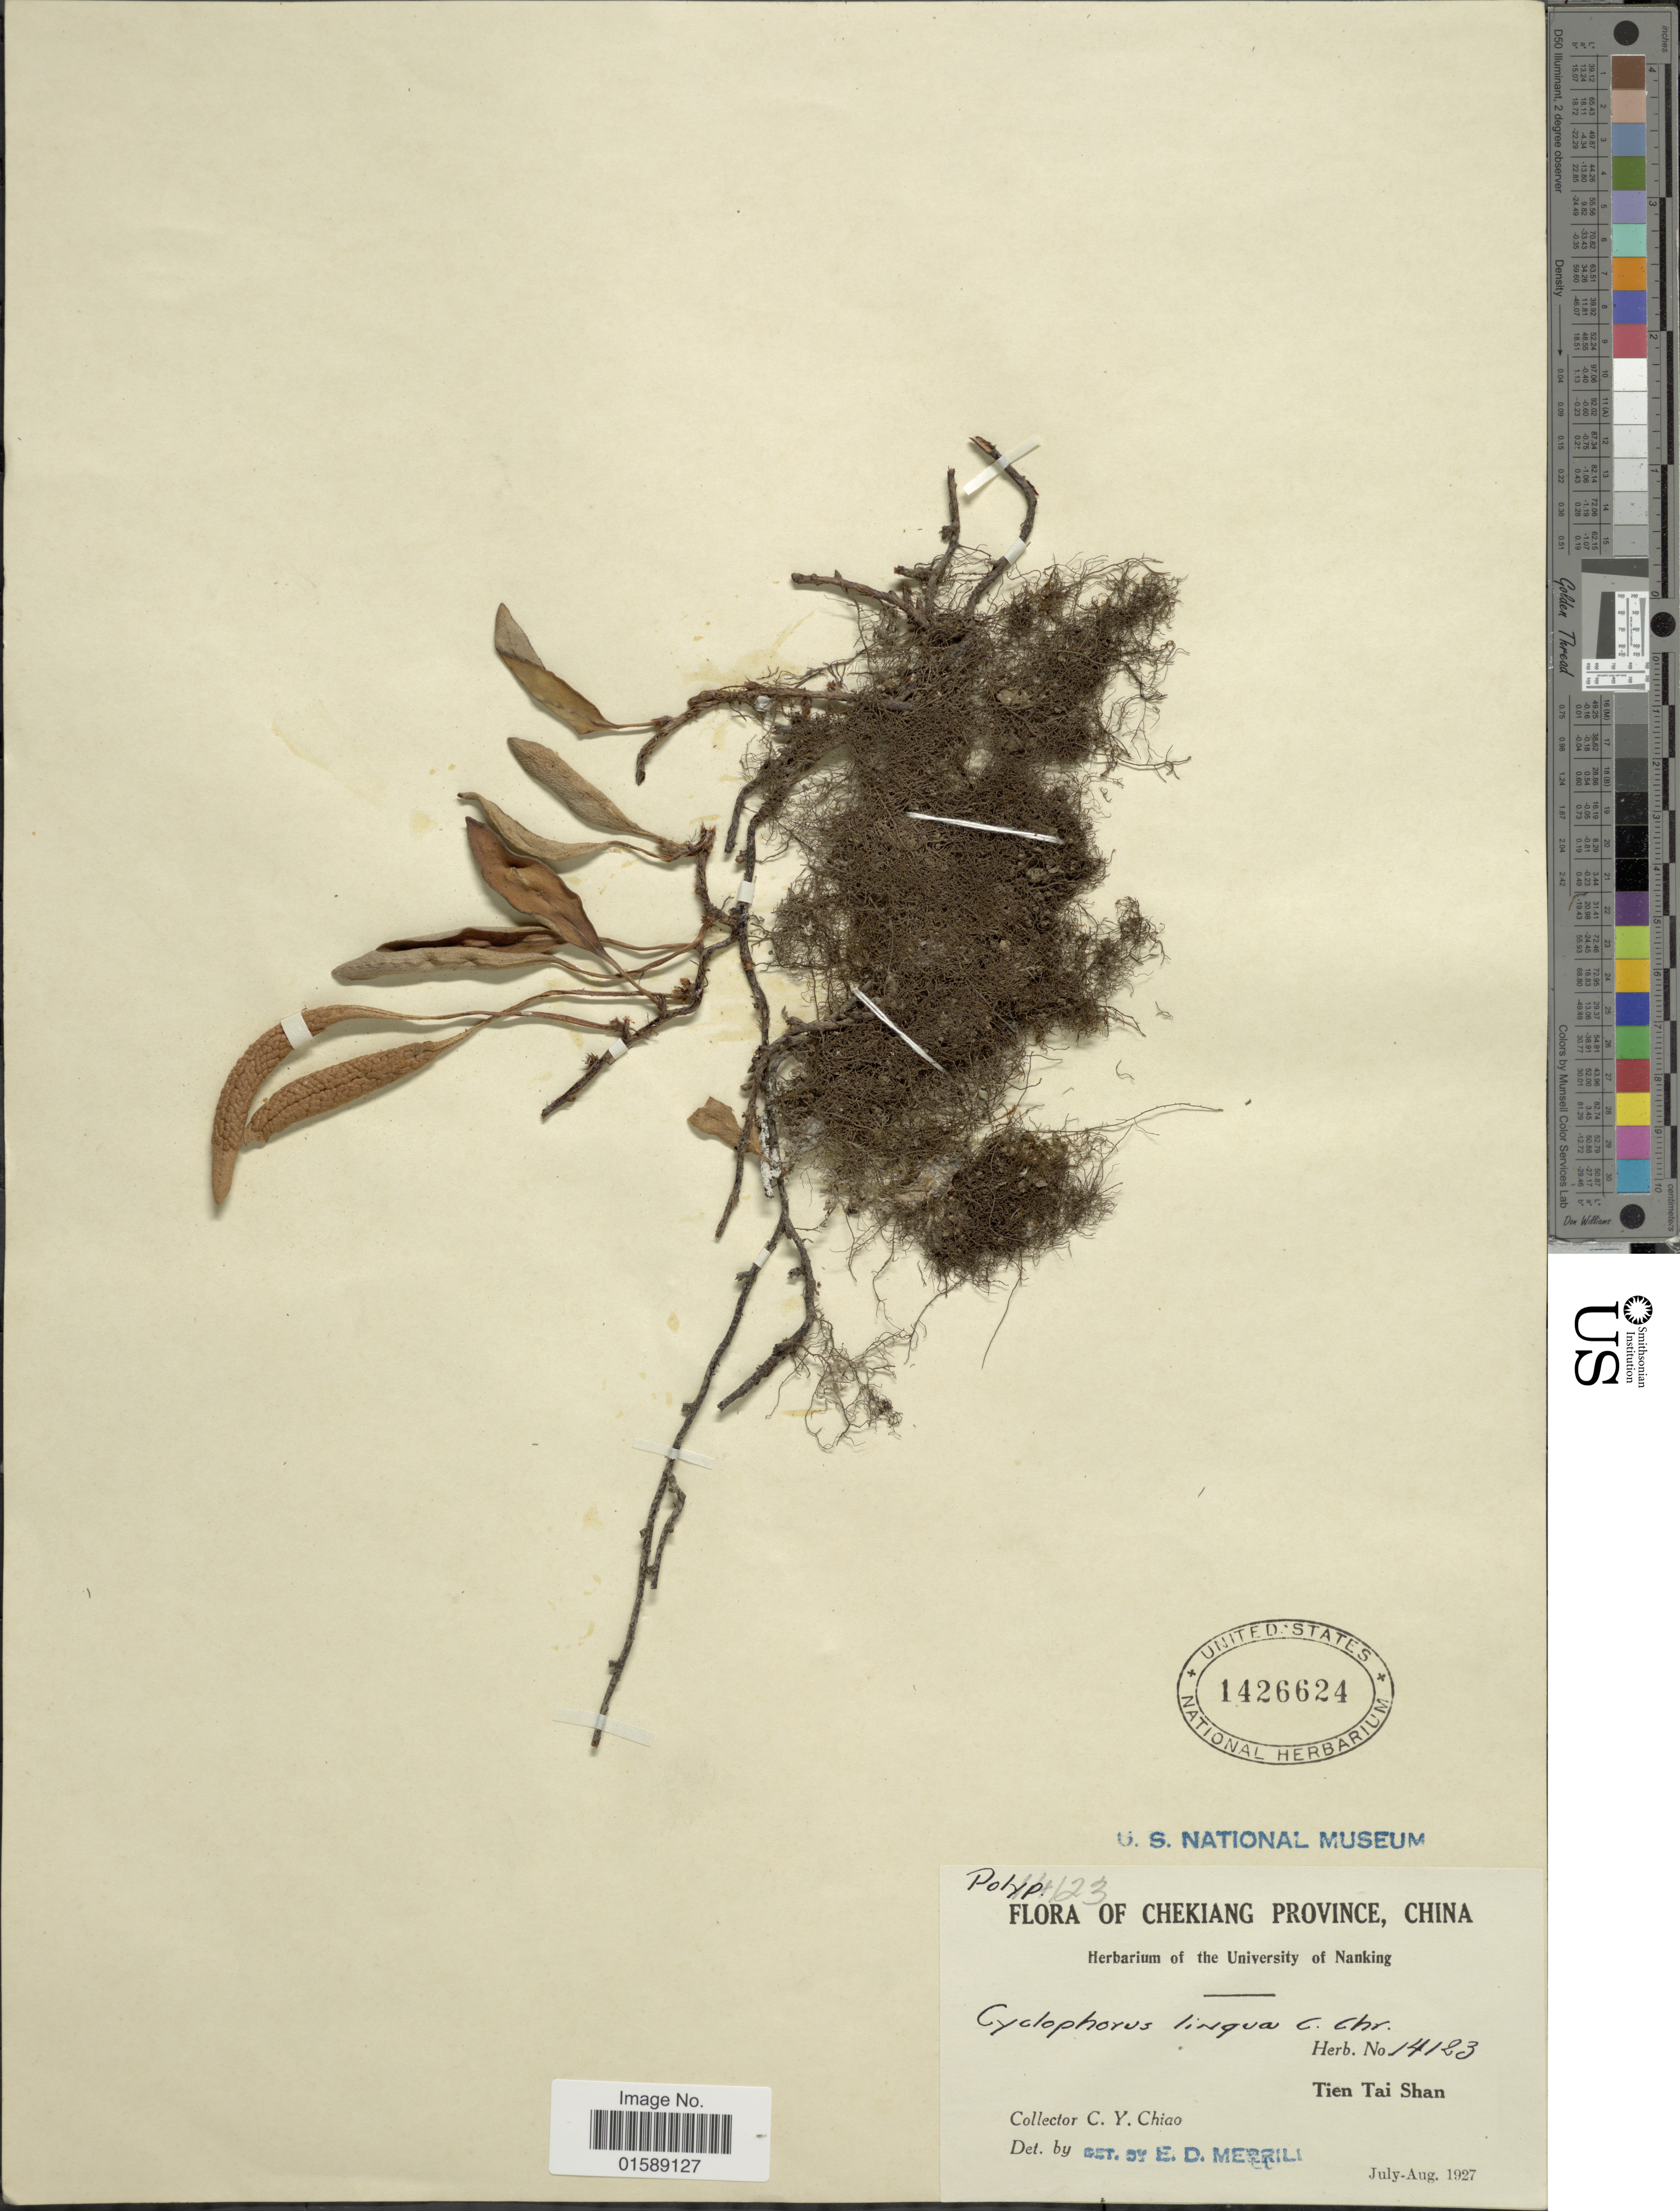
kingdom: Plantae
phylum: Tracheophyta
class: Polypodiopsida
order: Polypodiales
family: Polypodiaceae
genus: Pyrrosia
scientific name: Pyrrosia lingua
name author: (Thurb.) Farw.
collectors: C. Y. Chiao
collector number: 14123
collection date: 1927-07/1927-08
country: China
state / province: Zhejiang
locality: Chekiang Province. Tien Tai Shan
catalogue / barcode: US 1426624